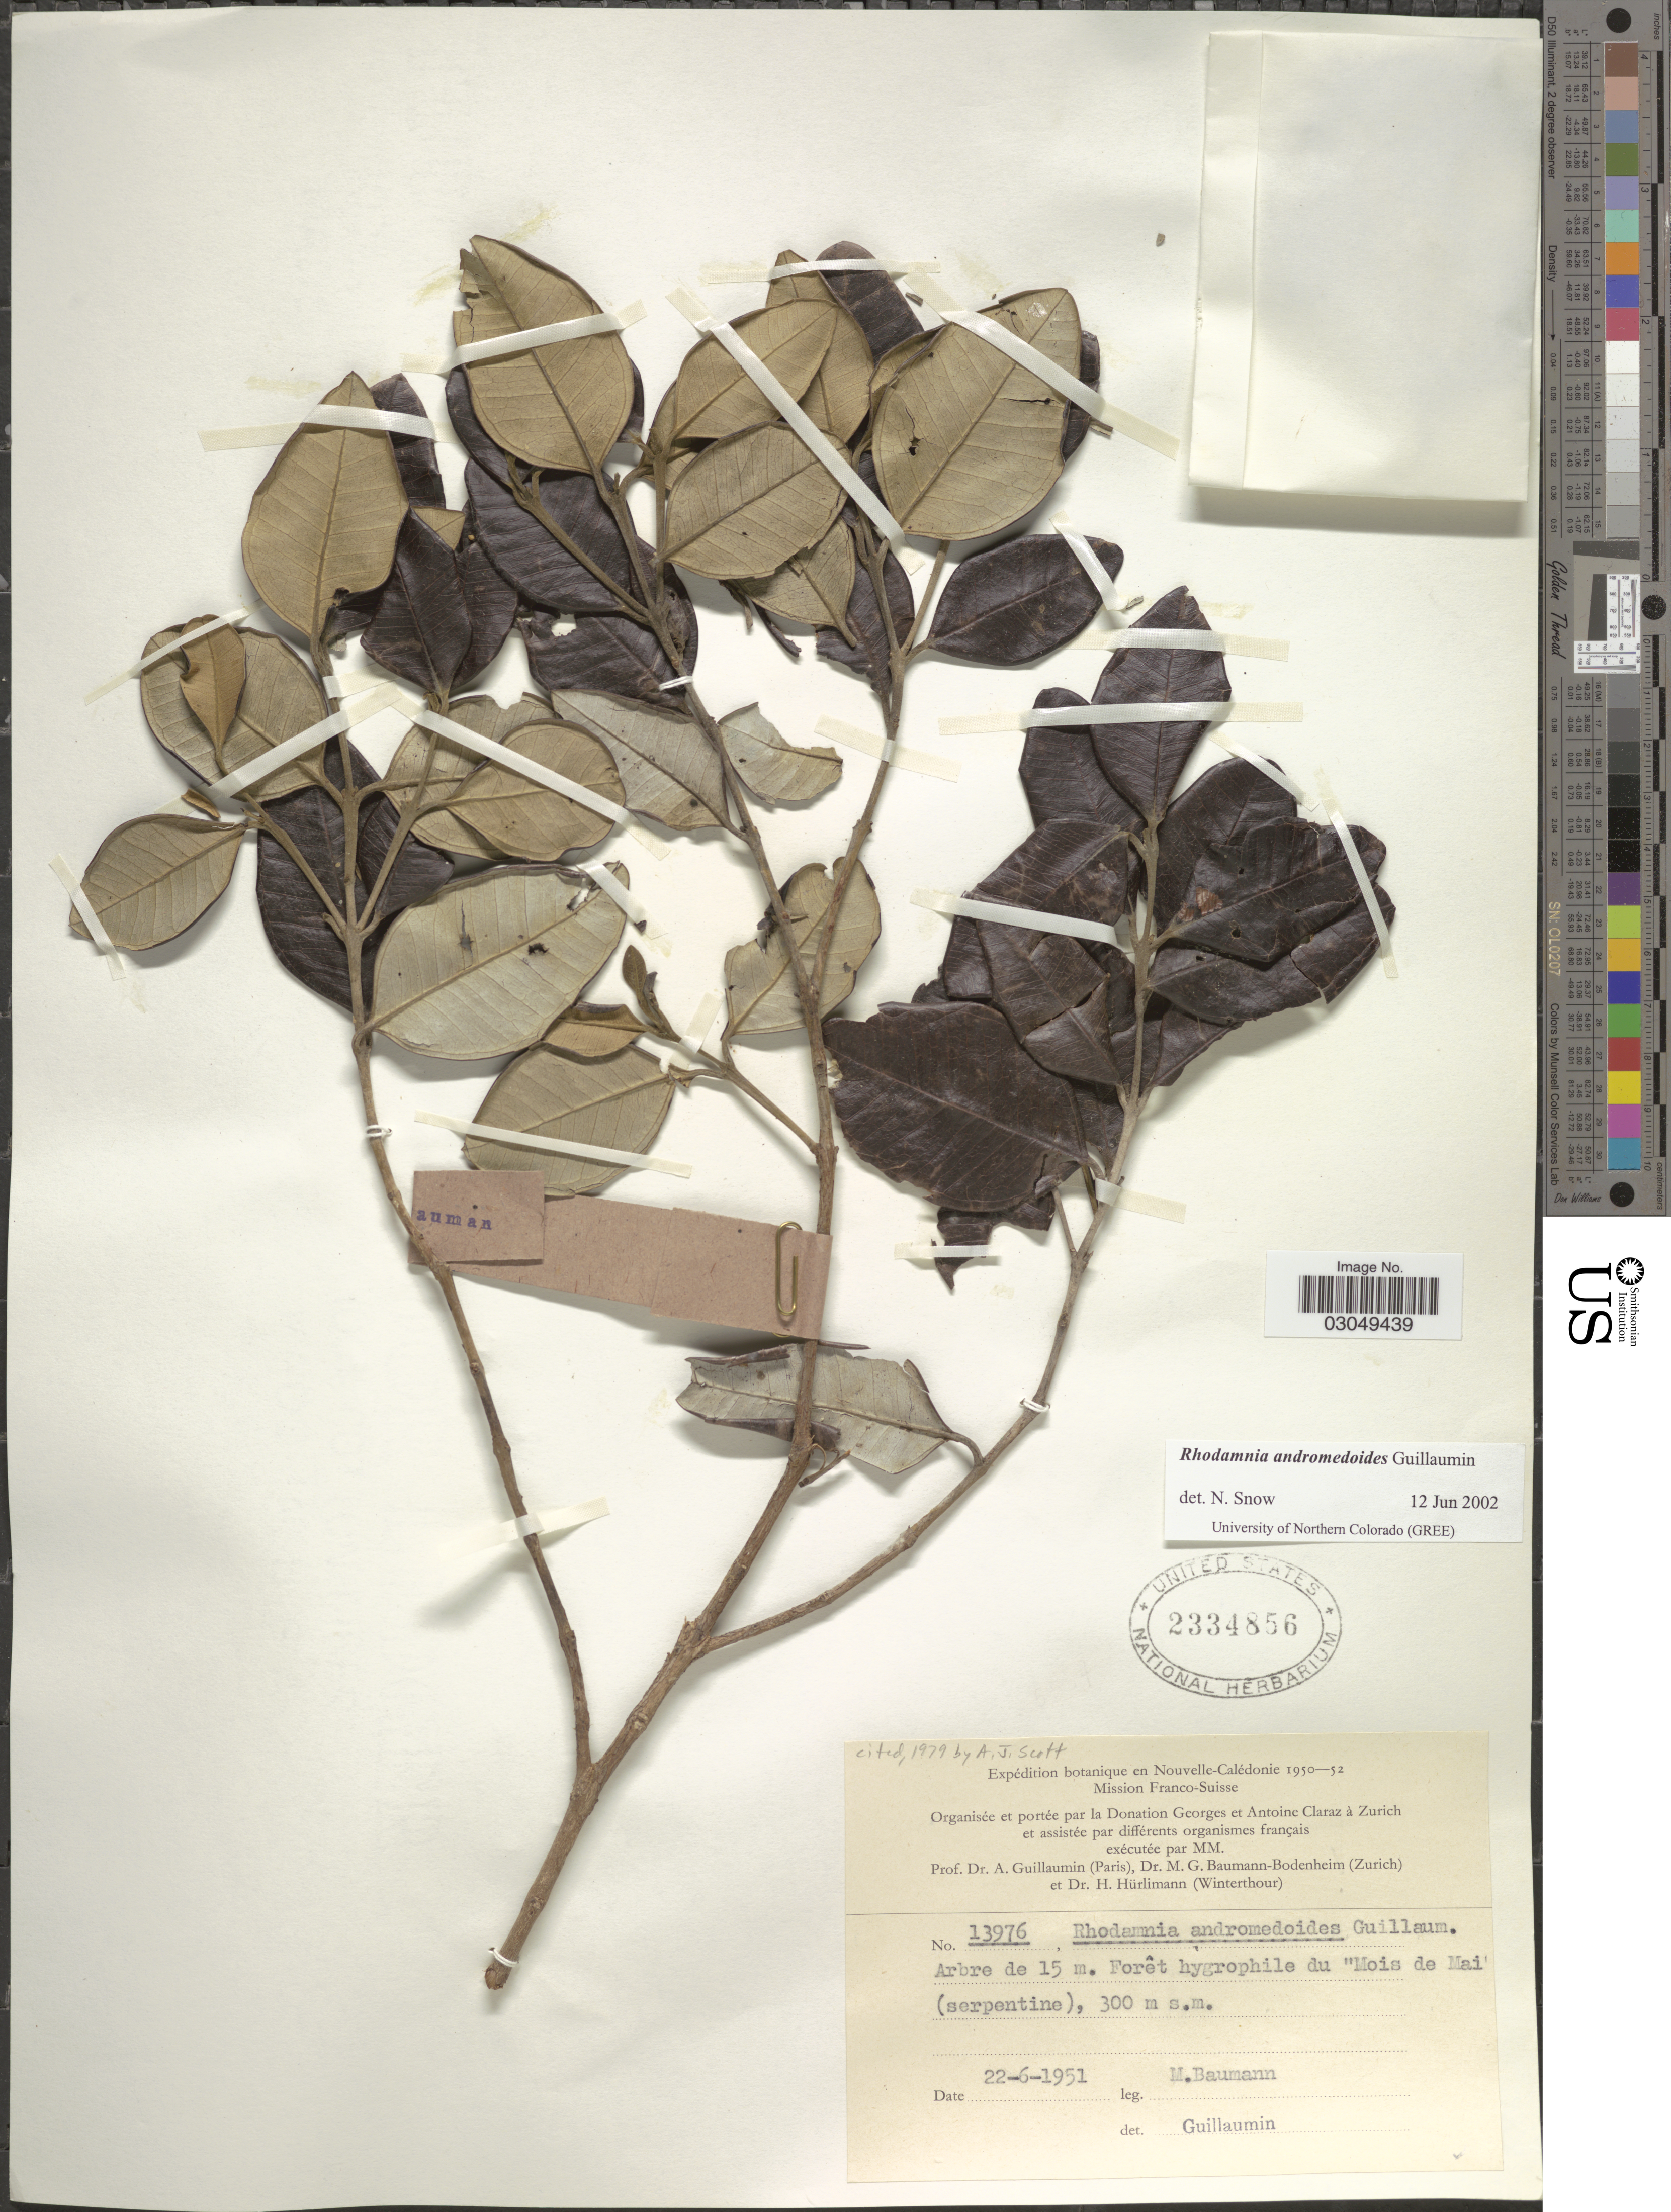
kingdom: Plantae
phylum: Tracheophyta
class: Magnoliopsida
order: Myrtales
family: Myrtaceae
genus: Rhodamnia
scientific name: Rhodamnia andromedoides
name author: Guillaumin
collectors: M. G. Baumann-Bodenheim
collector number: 13976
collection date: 1951-06-22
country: New Caledonia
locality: Botanique en Nouvelle-Calédonie, Forêt hygrophile du "Mois de Mai".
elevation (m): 300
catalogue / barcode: US 2334856